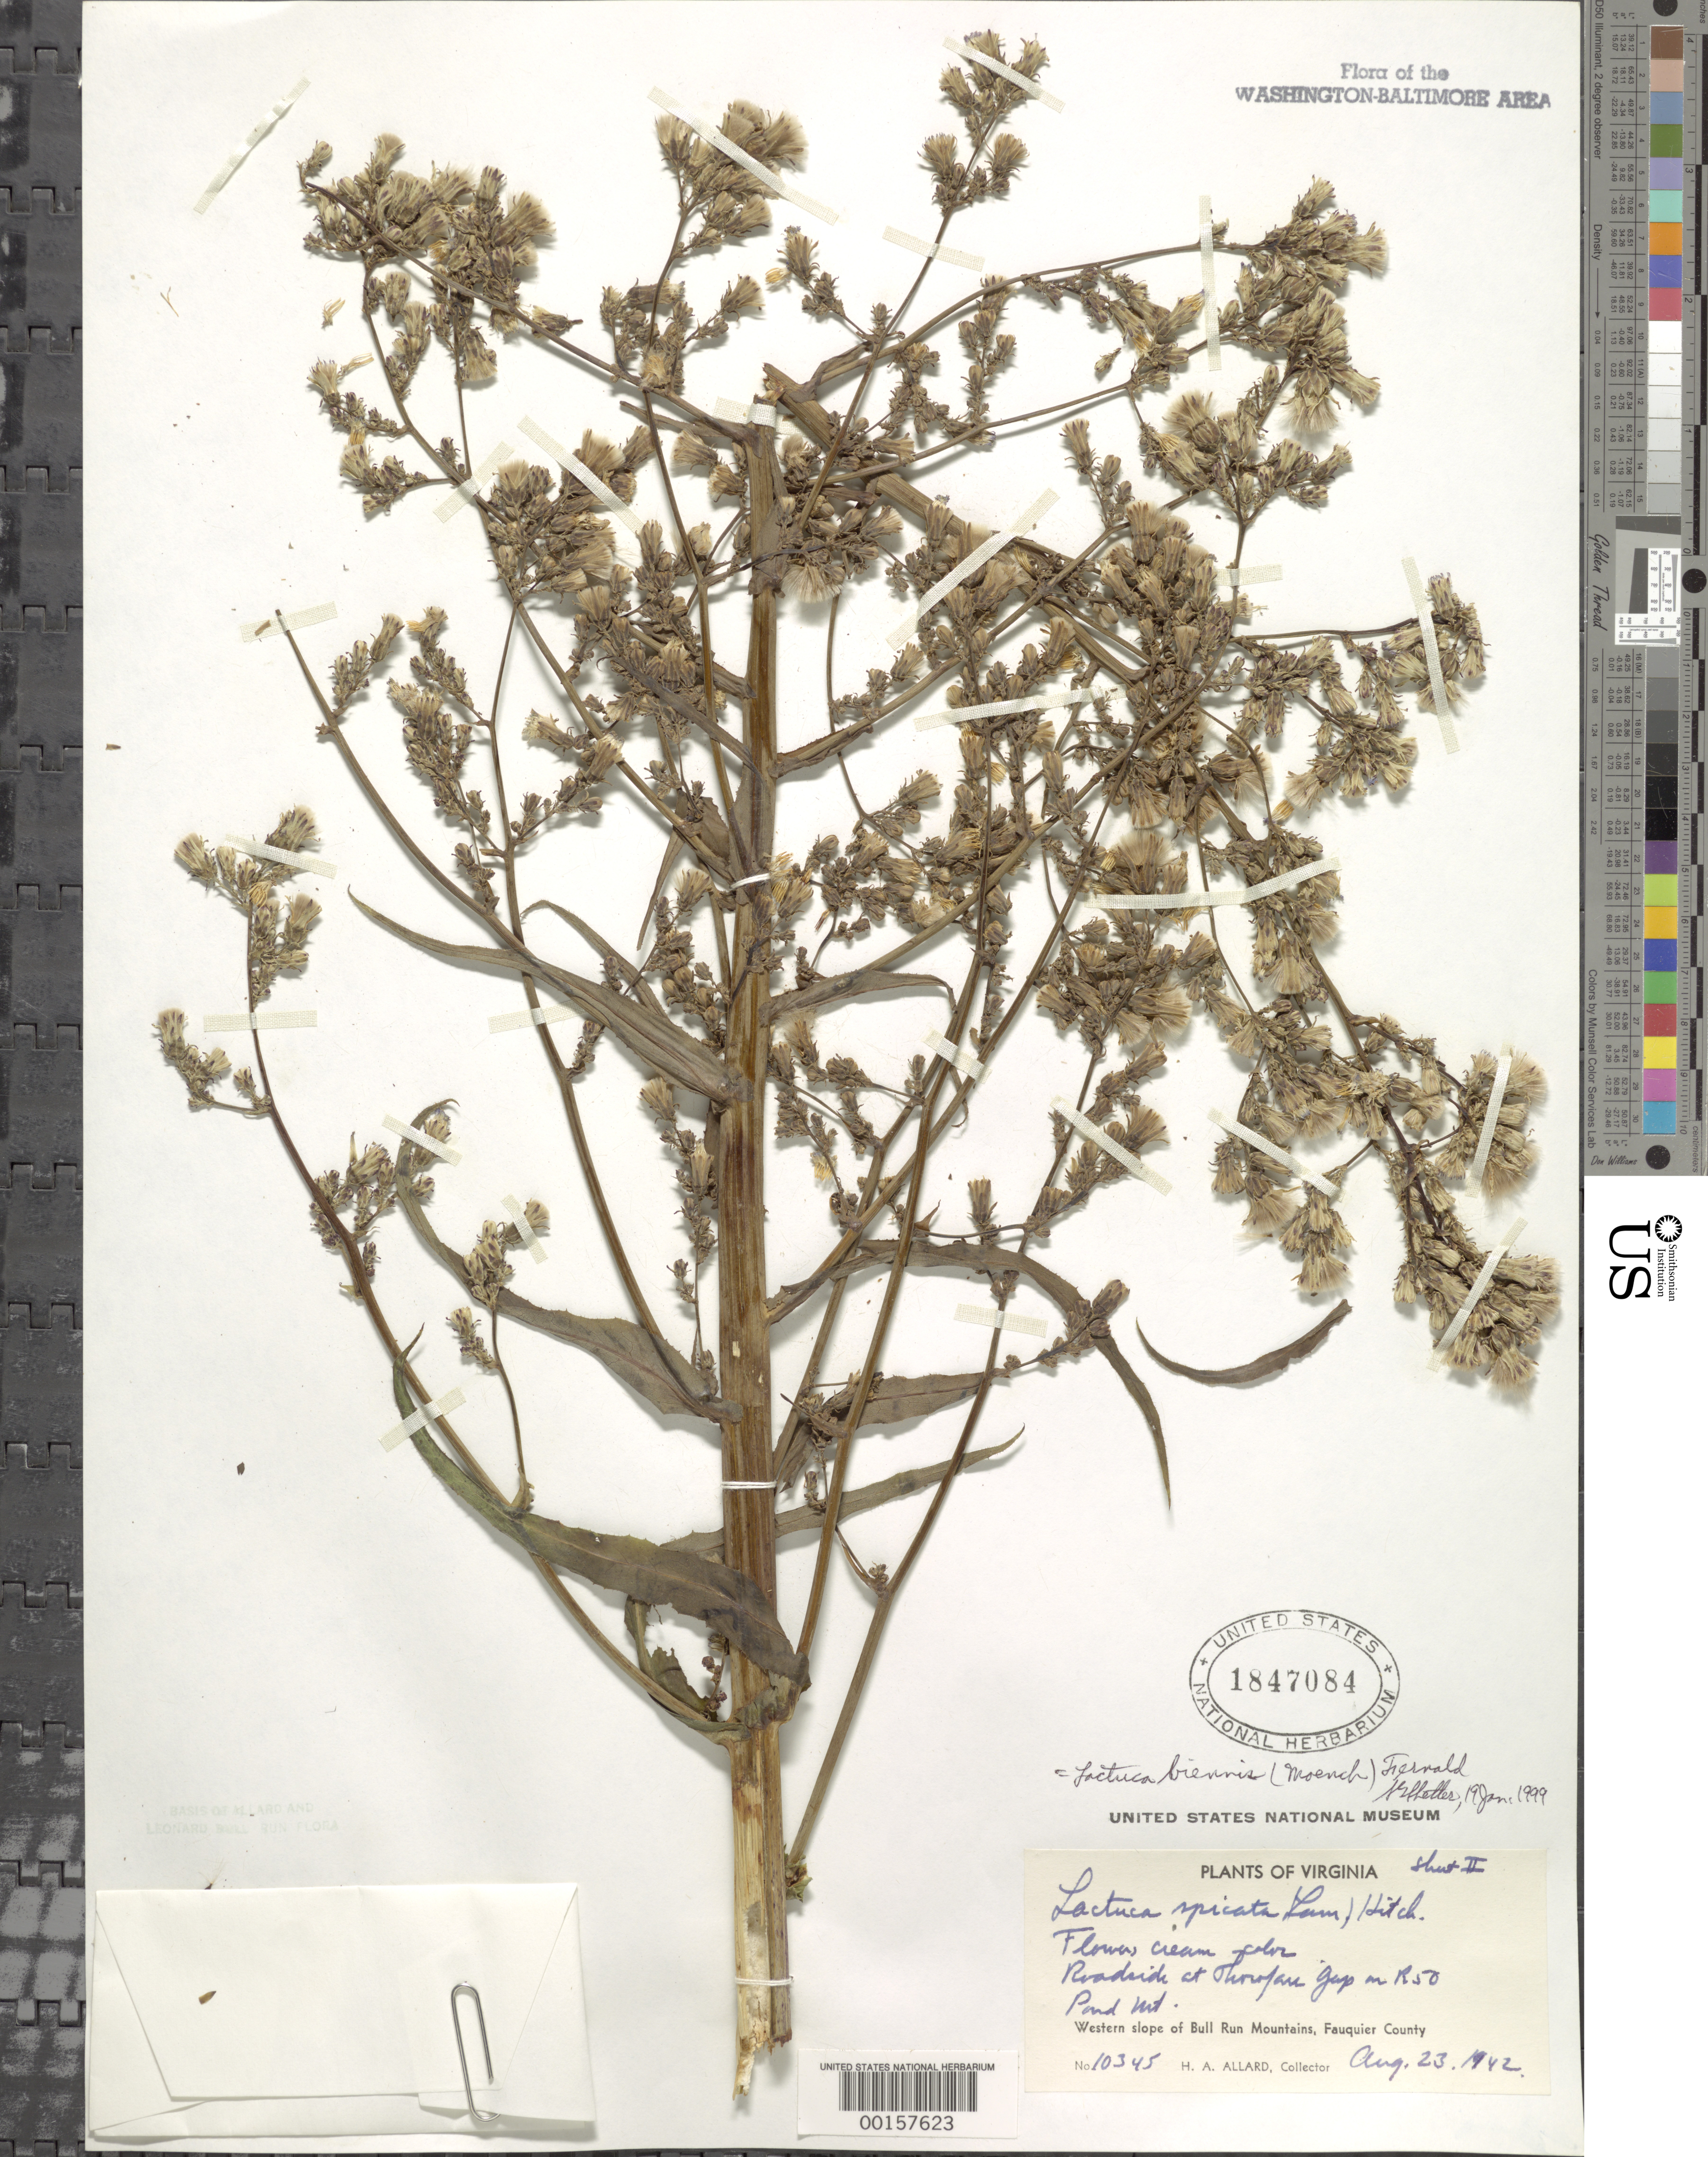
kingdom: Plantae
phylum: Tracheophyta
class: Magnoliopsida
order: Asterales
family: Asteraceae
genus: Lactuca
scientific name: Lactuca biennis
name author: (Moench) Fernald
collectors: H. A. Allard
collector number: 10345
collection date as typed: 23 Aug 1942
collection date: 1942-08-23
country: United States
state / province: Virginia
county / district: Fauquier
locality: Thororfare Gap at Rt. 50 Pond Mountain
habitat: Roadside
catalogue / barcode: US 1847084